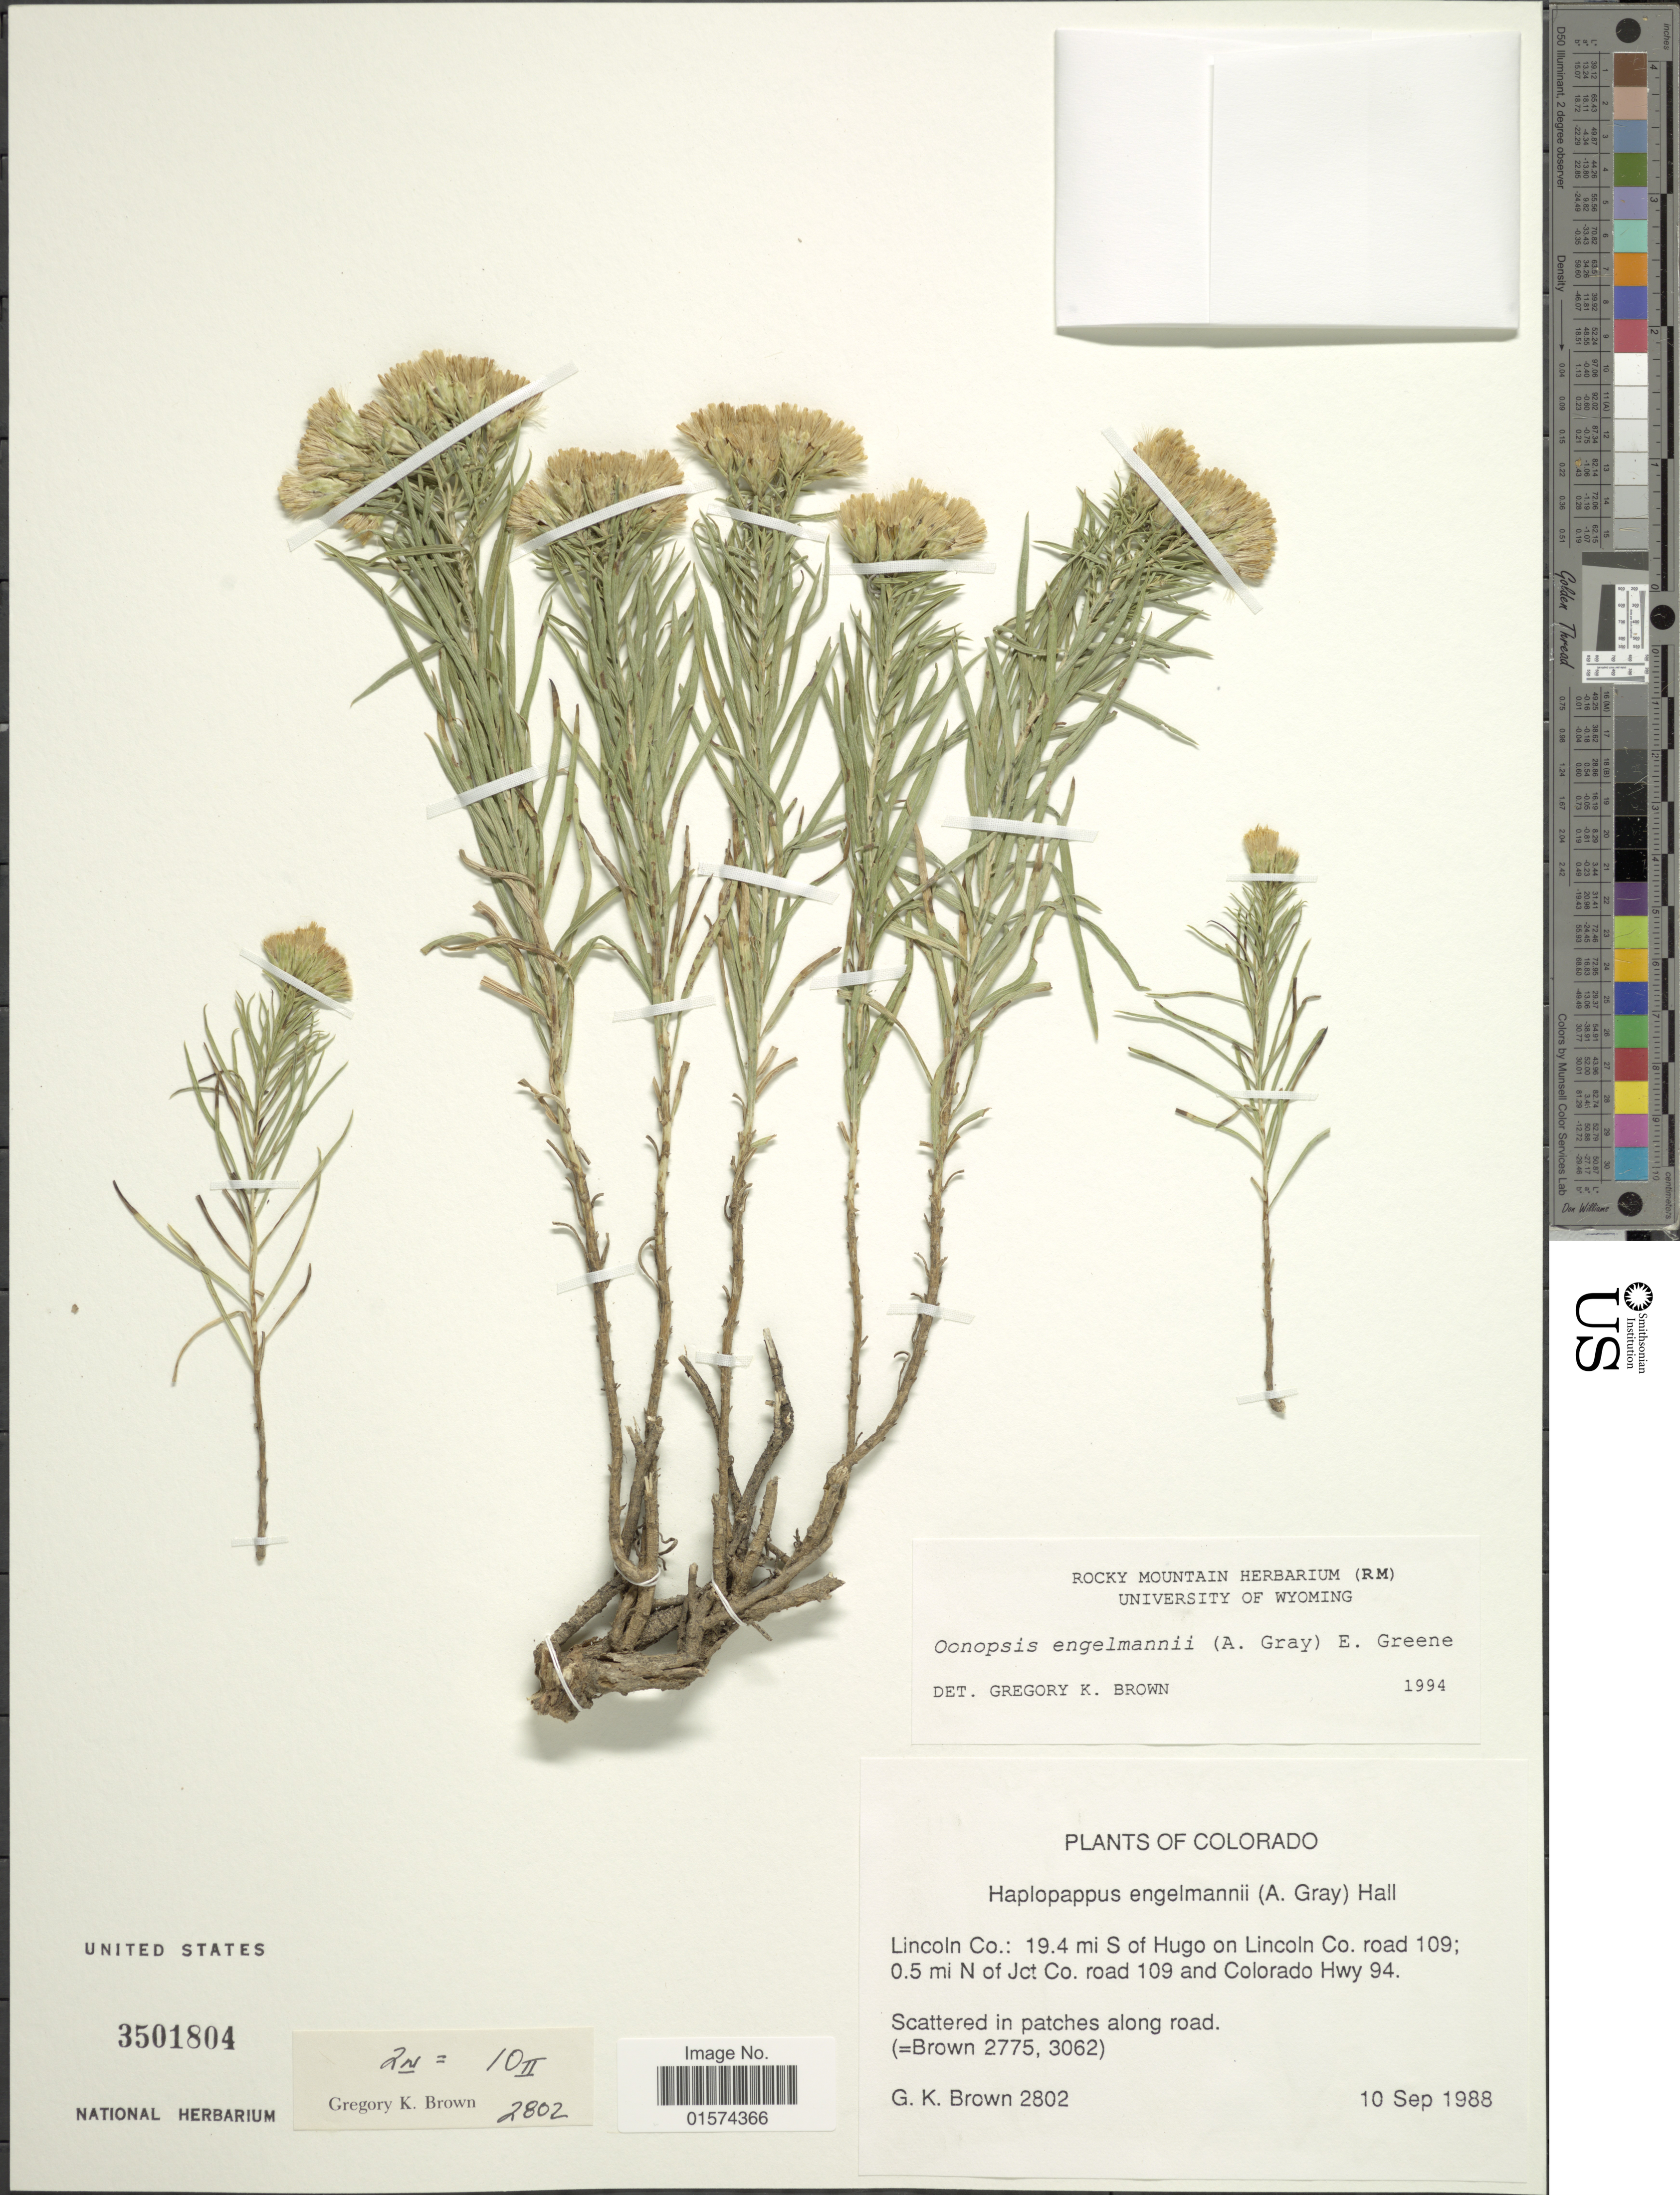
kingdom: Plantae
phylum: Tracheophyta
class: Magnoliopsida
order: Asterales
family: Asteraceae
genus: Oonopsis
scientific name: Oonopsis engelmannii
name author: (A. Gray) Greene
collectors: G. K. Brown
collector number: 2802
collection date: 1988-09-10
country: United States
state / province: Colorado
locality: Lincoln Co.: 19.4 mi S of Hugo on Lincoln Co. road 109; 0.5 mi N of Jct Co. road 109 and Colorado Hwy 94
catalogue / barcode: US 3501804